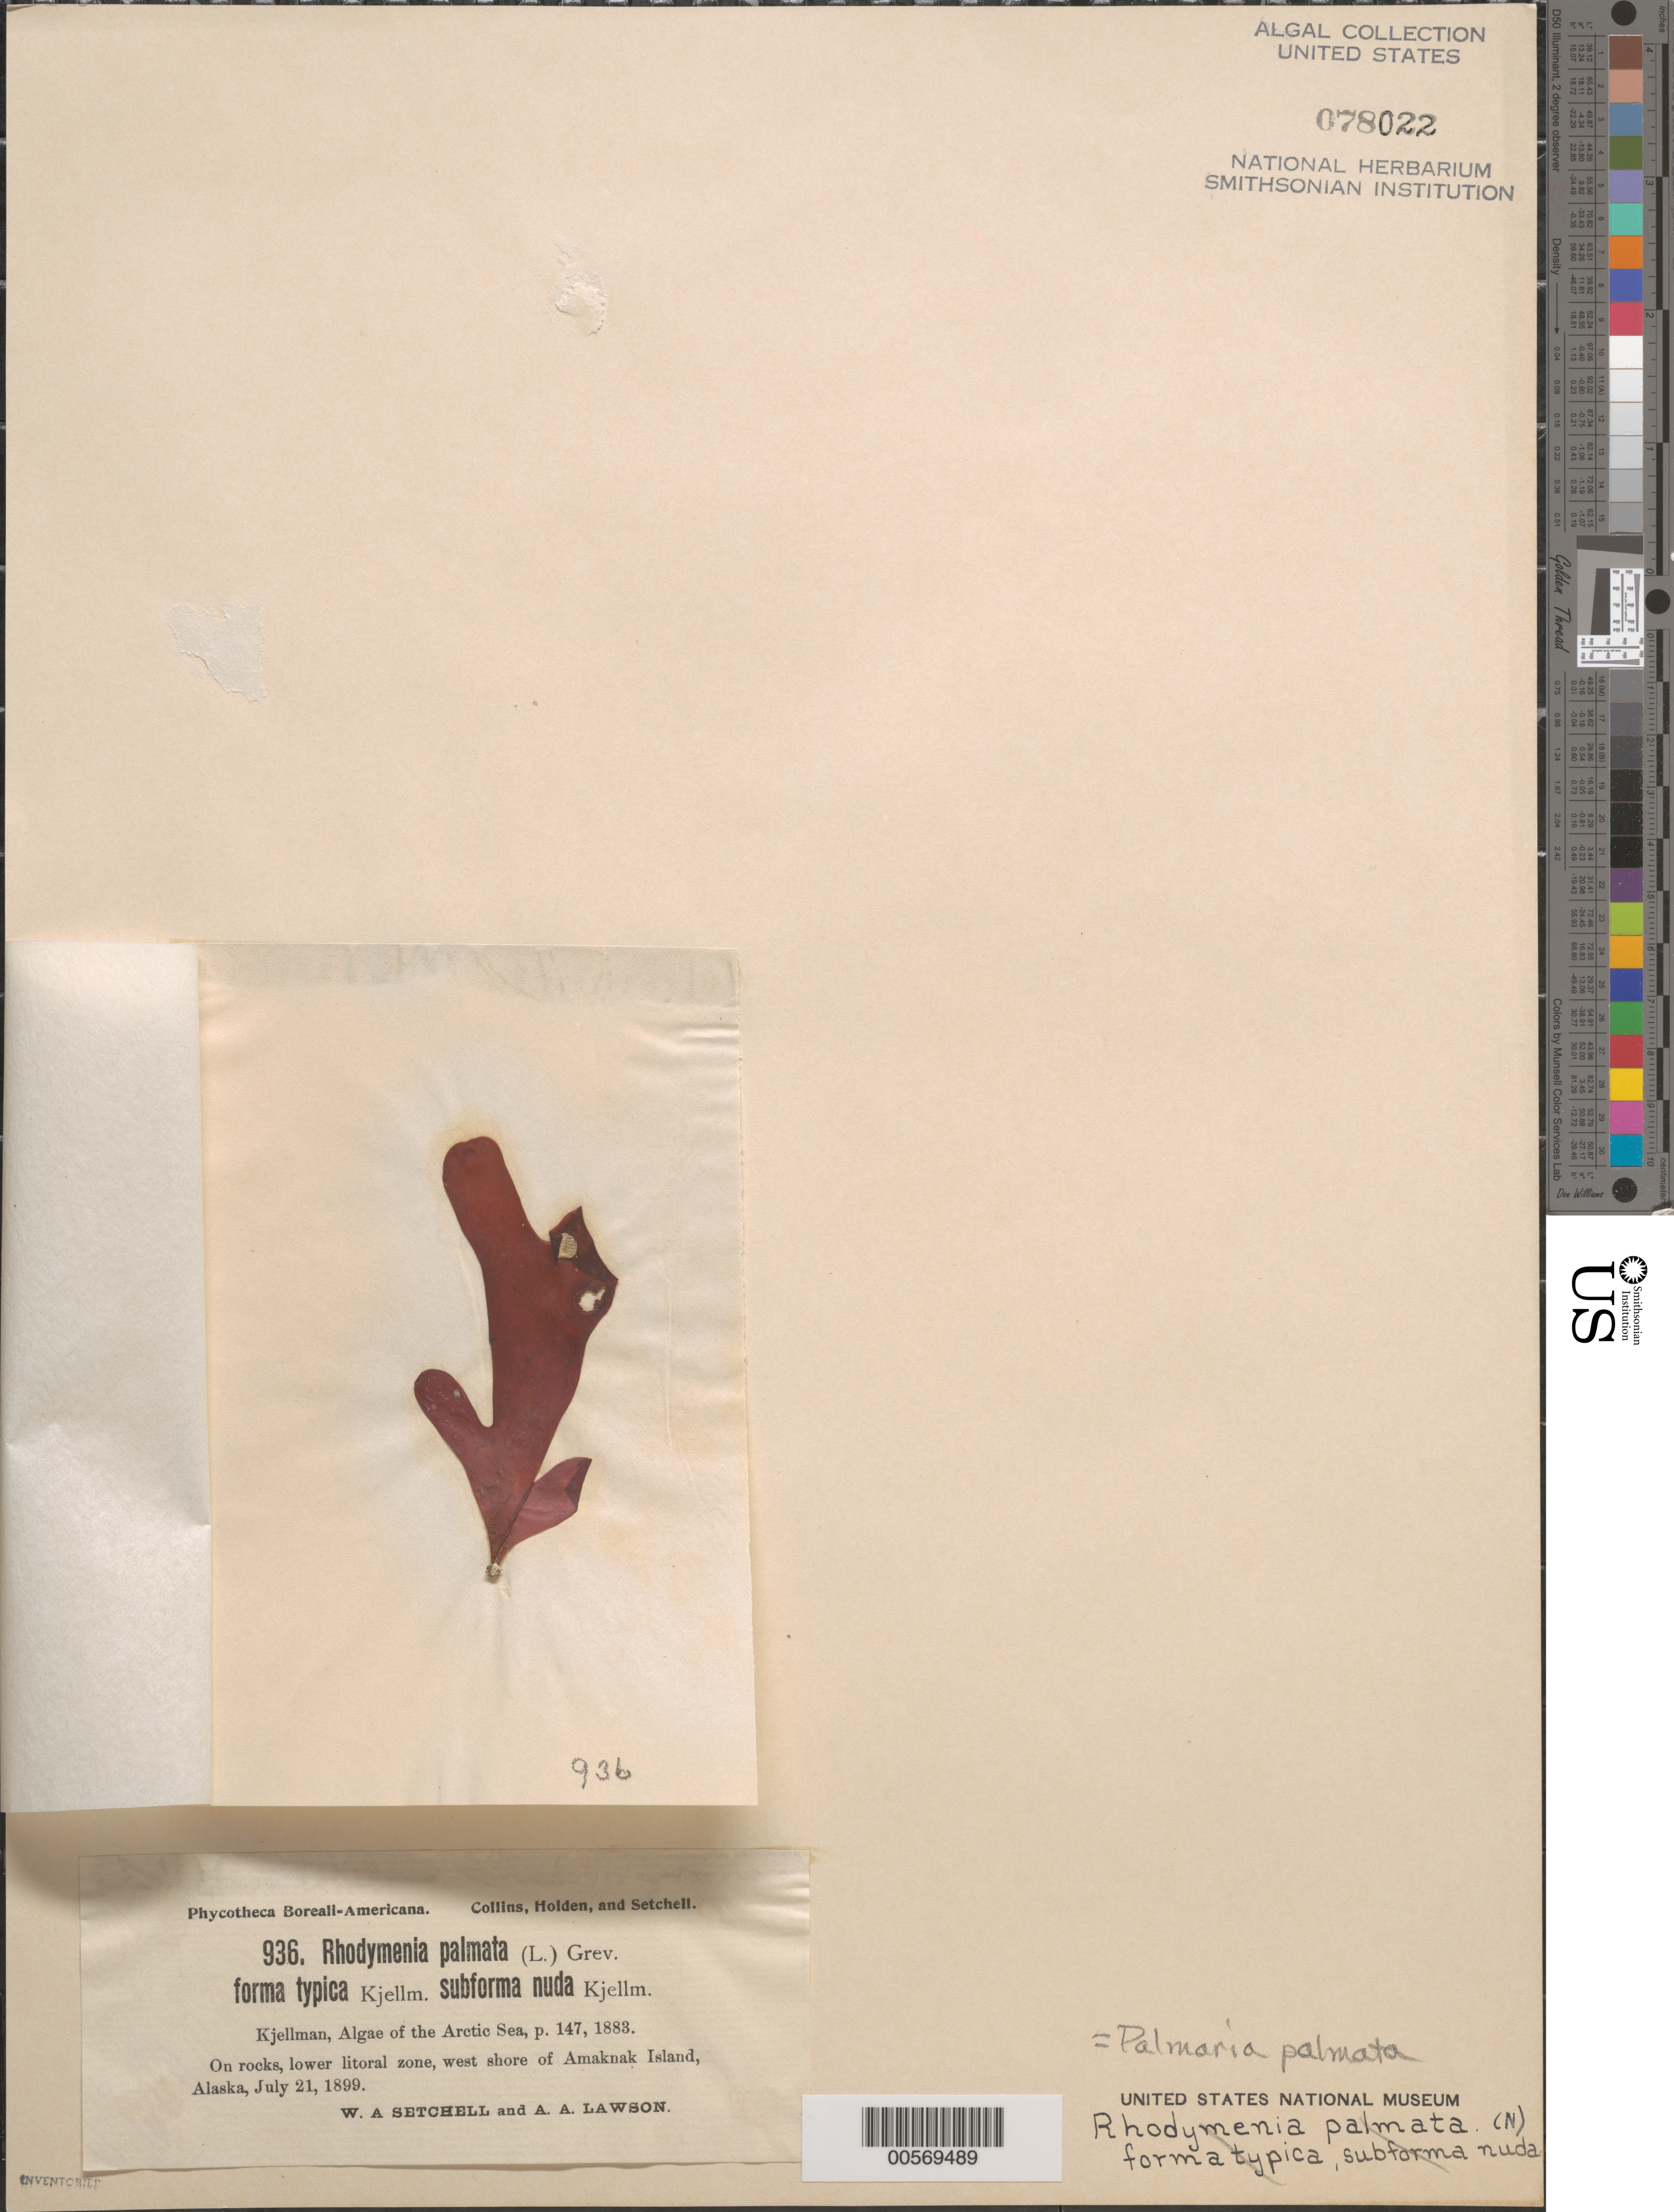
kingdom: Plantae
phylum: Rhodophyta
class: Florideophyceae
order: Palmariales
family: Palmariaceae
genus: Palmaria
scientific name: Palmaria palmata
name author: (L.) F. Weber & D. Mohr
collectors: W. Setchell & A. A. Lawson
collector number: PB-A 936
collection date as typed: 21 Jul 1899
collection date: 1899-07-21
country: United States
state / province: Alaska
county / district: Aleutian Islands Division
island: Unalaska Island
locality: Amaknak Island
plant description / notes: Collins, Holden & Setchell, Phycotheca Boreali-Americana, as Rhodymenia palmata f. typica subf. nuda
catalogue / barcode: US 78022